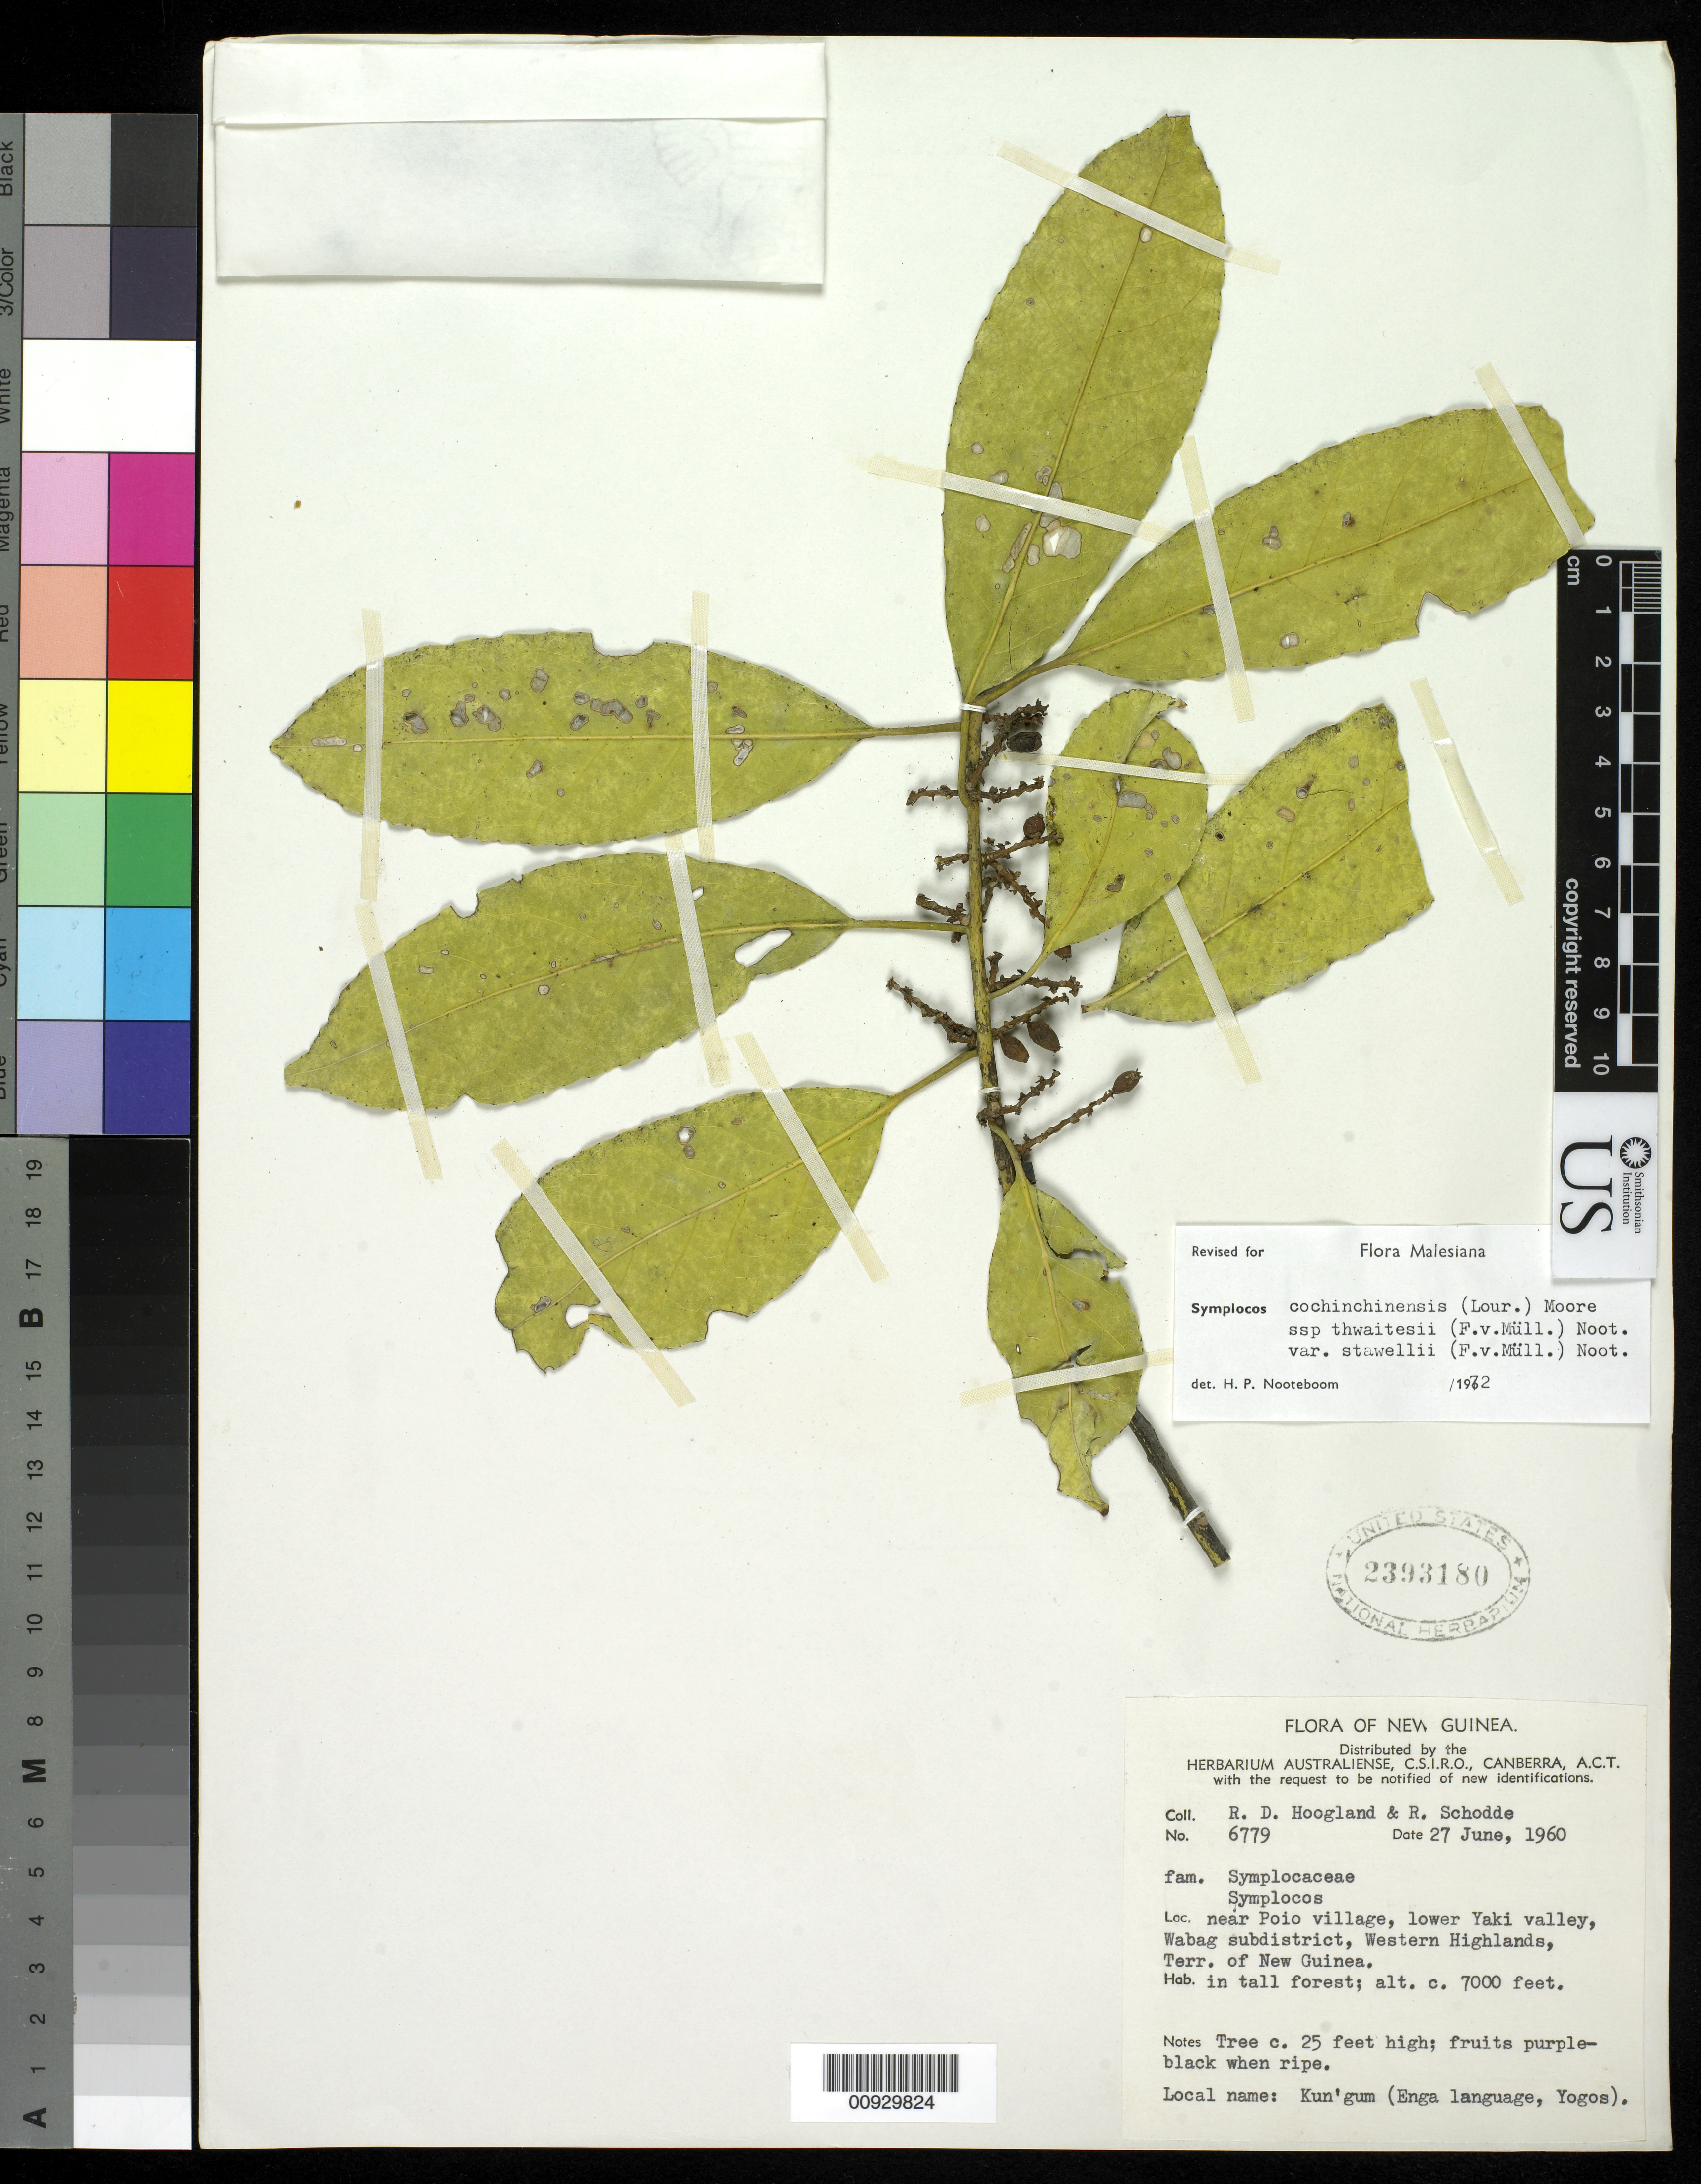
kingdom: Plantae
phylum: Tracheophyta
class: Magnoliopsida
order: Ericales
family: Symplocaceae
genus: Symplocos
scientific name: Symplocos cochinchinensis var. thwaitesii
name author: (F. Muell.) Noot.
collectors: R. D. Hoogland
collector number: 6779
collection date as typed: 27 Jun 1960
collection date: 1960-06-27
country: Papua New Guinea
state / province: Enga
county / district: Wabag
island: New Guinea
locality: near Poio village, lower Yaki valley, Wabag subdistrict, Western Highlands, Terr. of New Guinea.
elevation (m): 2134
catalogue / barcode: US 2393180